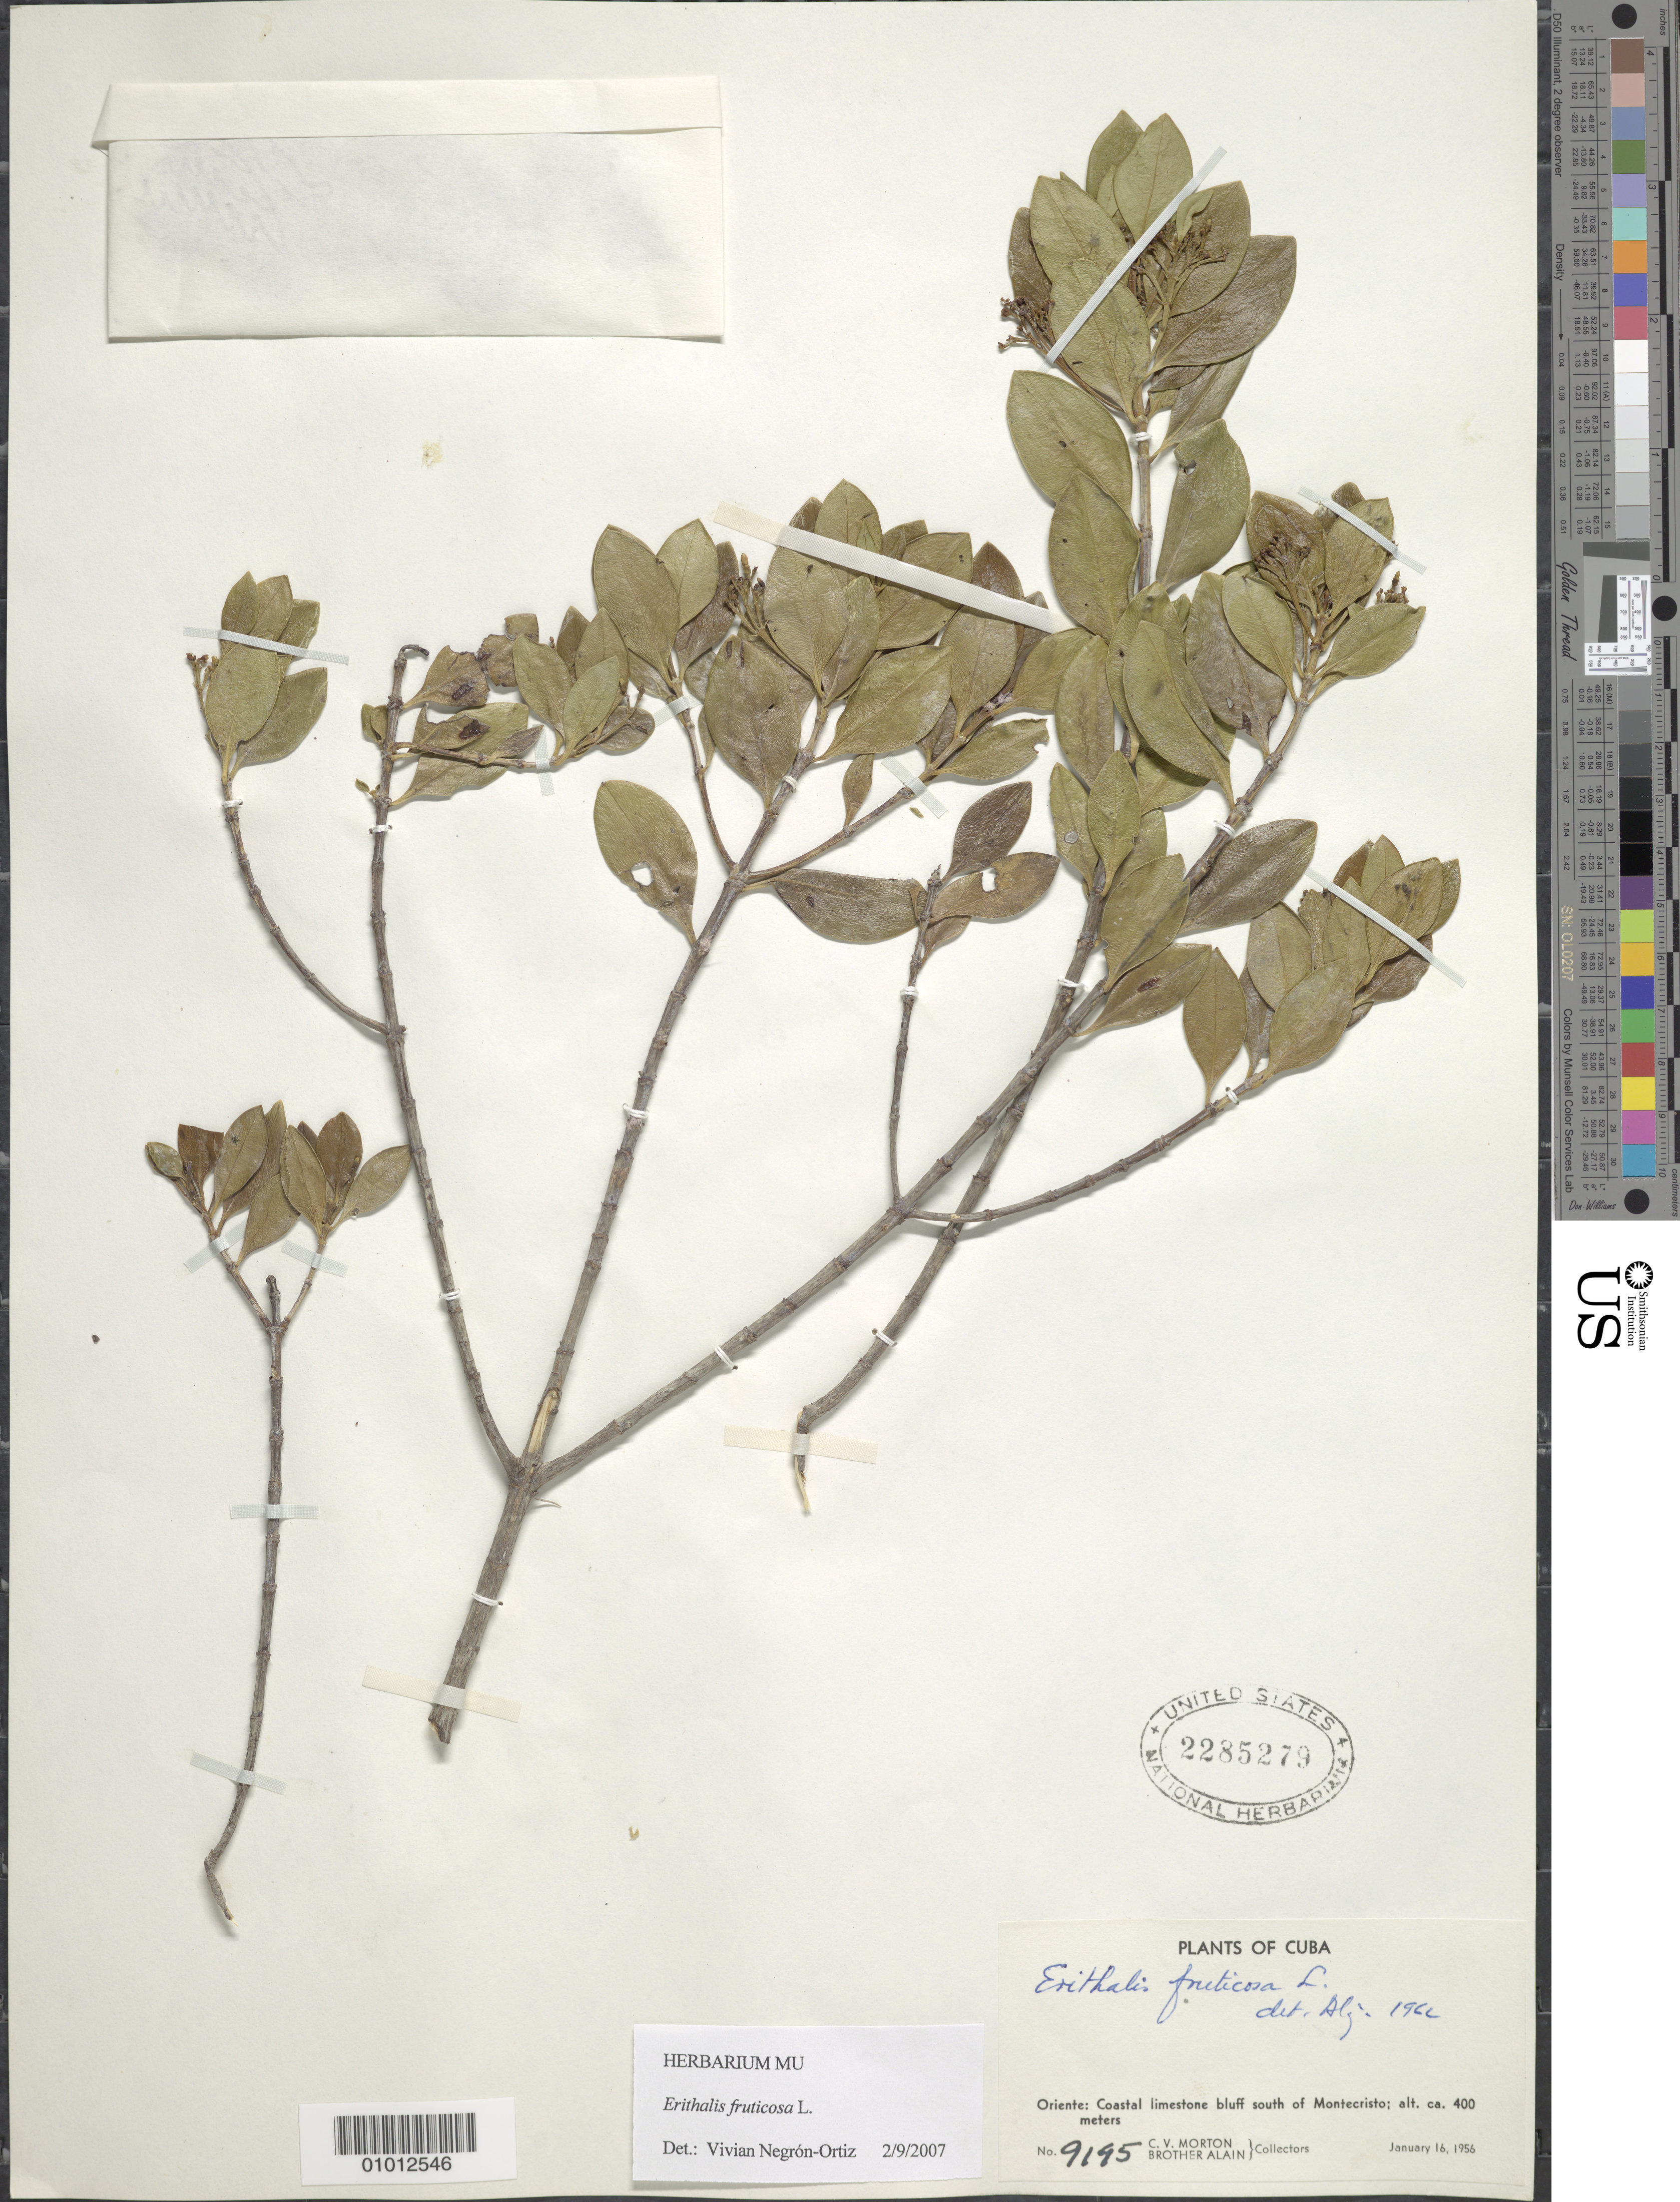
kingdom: Plantae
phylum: Tracheophyta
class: Magnoliopsida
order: Gentianales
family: Rubiaceae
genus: Erithalis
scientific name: Erithalis fruticosa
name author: L.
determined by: Negrón-Ortiz, V.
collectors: C. V. Morton & A. H. Liogier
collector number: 9195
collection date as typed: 16 Jan 1956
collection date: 1956-01-16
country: Cuba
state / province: Oriente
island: Cuba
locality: South of Montecristo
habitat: Coastal limestone bluff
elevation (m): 400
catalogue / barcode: US 2285279